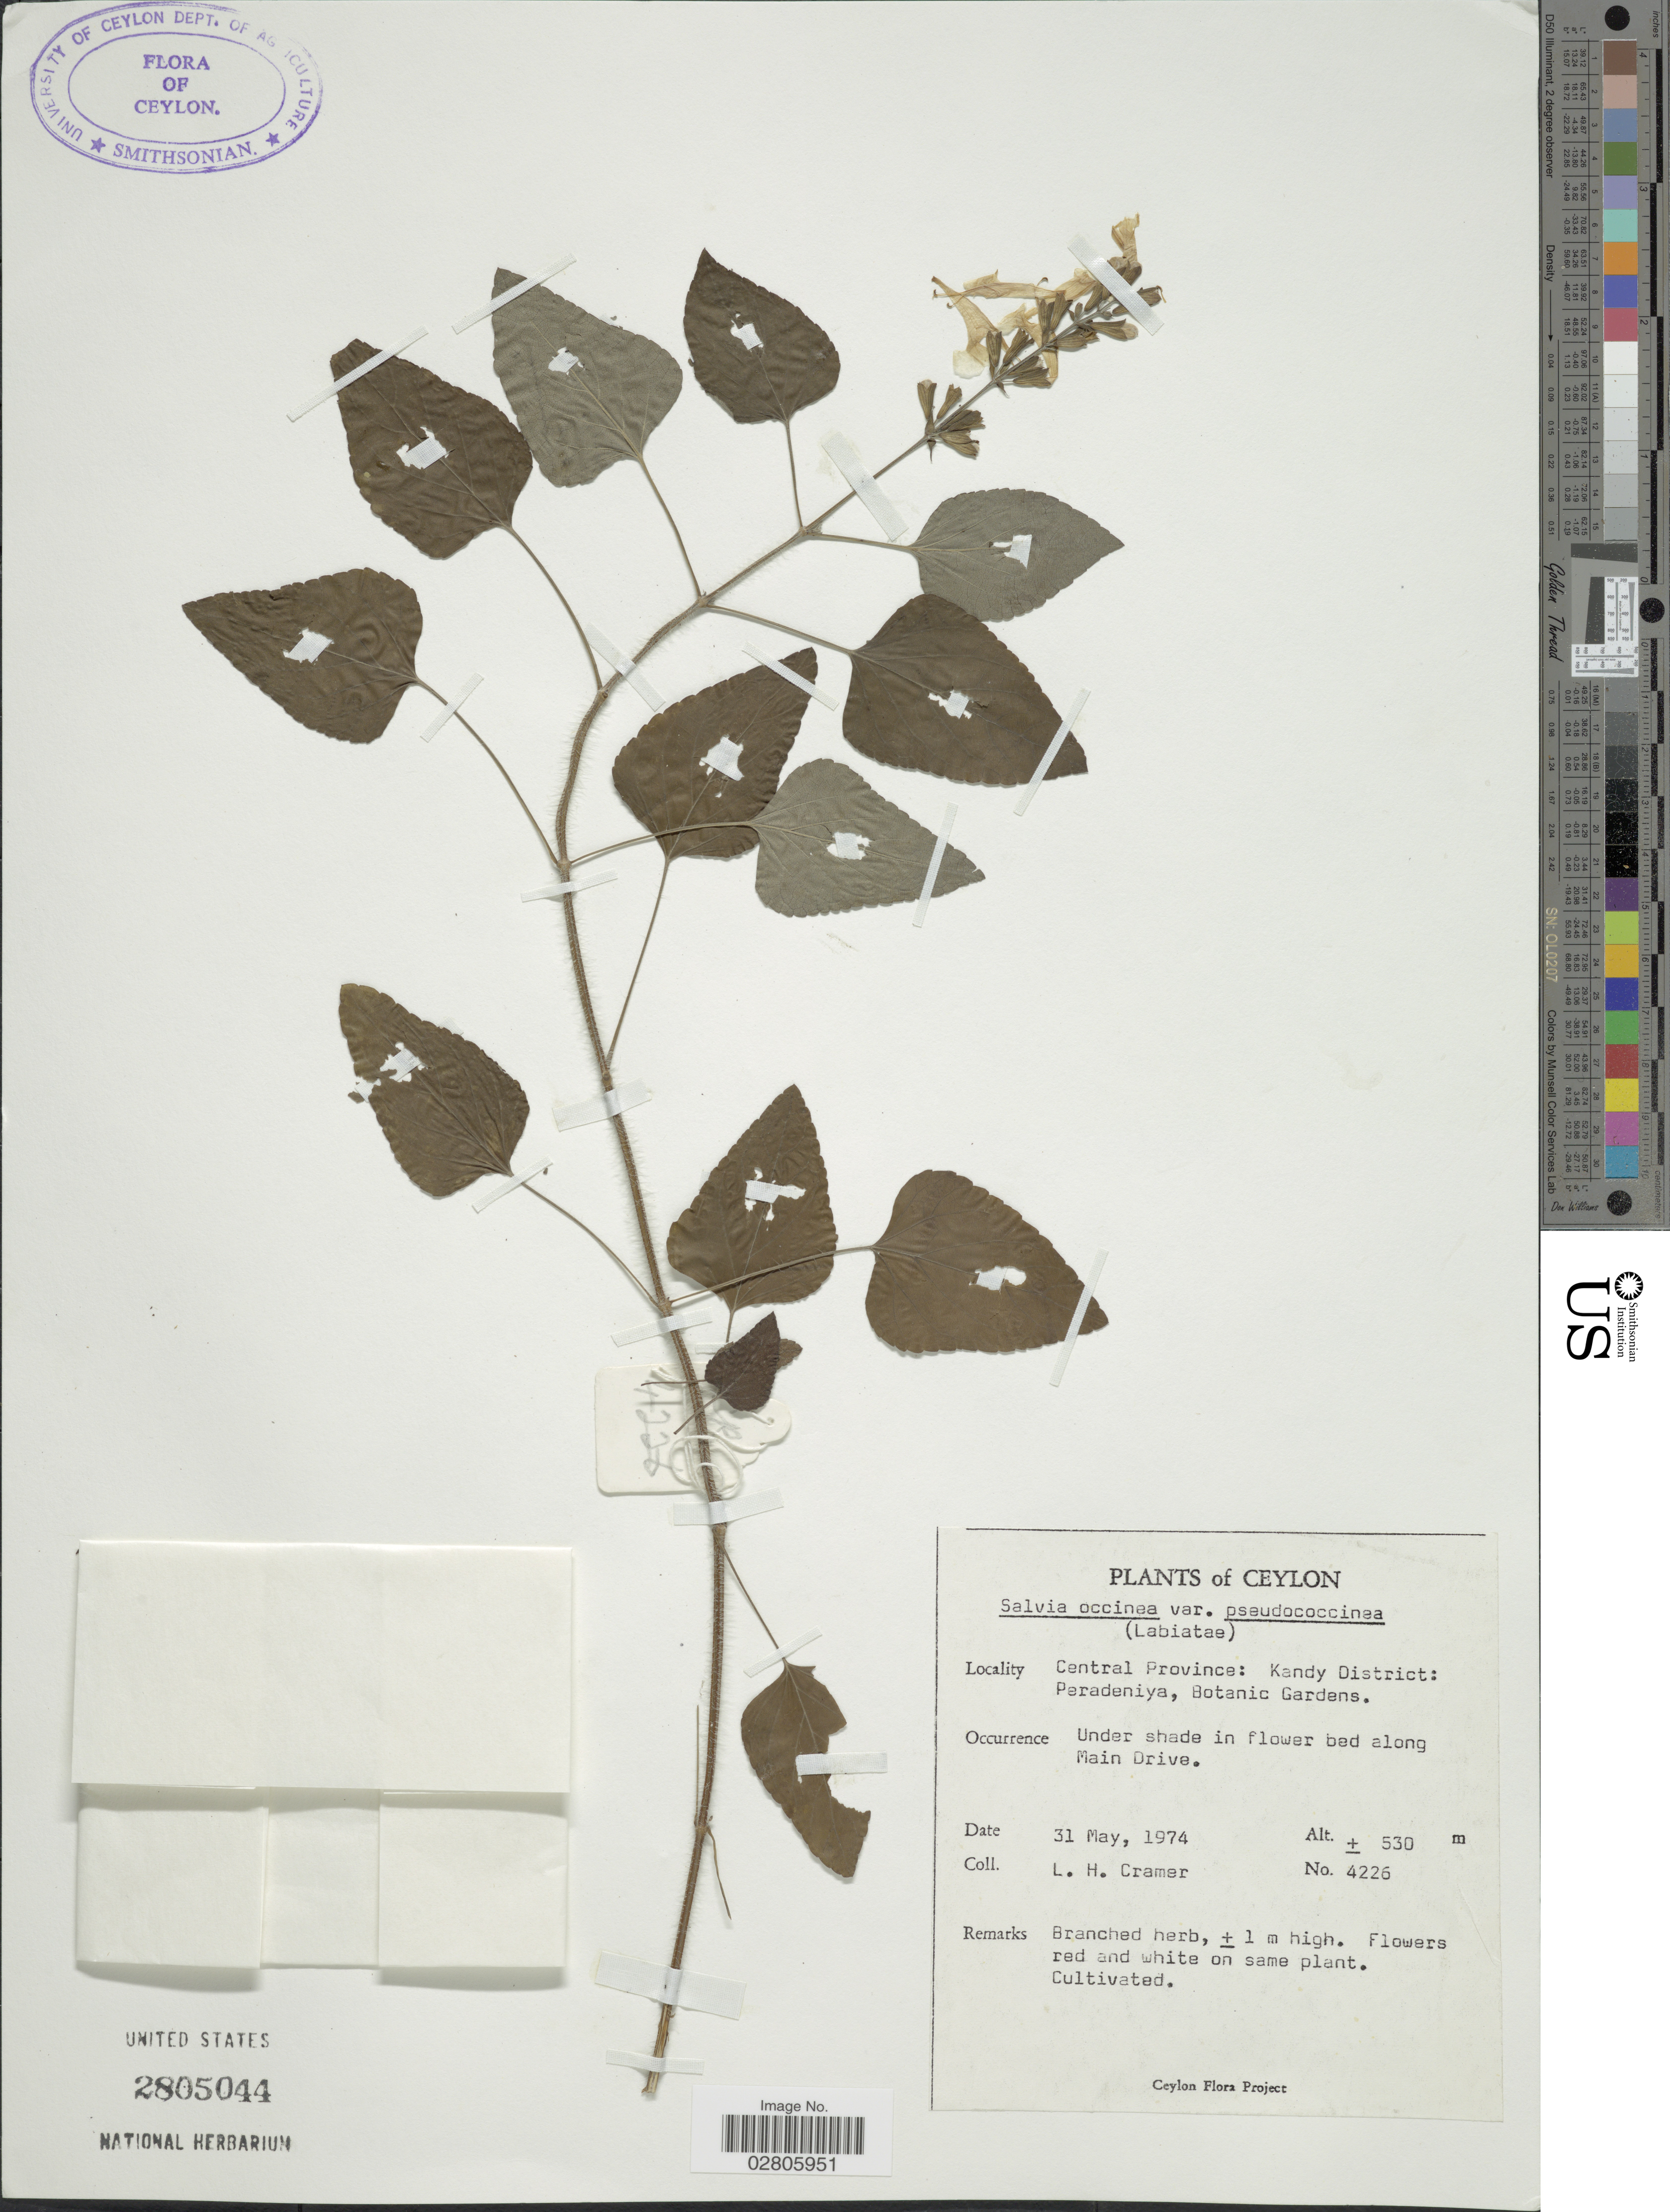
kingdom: Plantae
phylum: Tracheophyta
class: Magnoliopsida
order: Lamiales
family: Lamiaceae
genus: Salvia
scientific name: Salvia coccinea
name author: Etlinger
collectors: L. H. Cramer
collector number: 4226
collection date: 1974-05-31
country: Sri Lanka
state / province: Central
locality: Ceylon. Central Province: Kandy District: Peradeniya, Botanic Gardens. Under shade in flower bed along Main Drive.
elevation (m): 530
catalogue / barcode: US 2805044